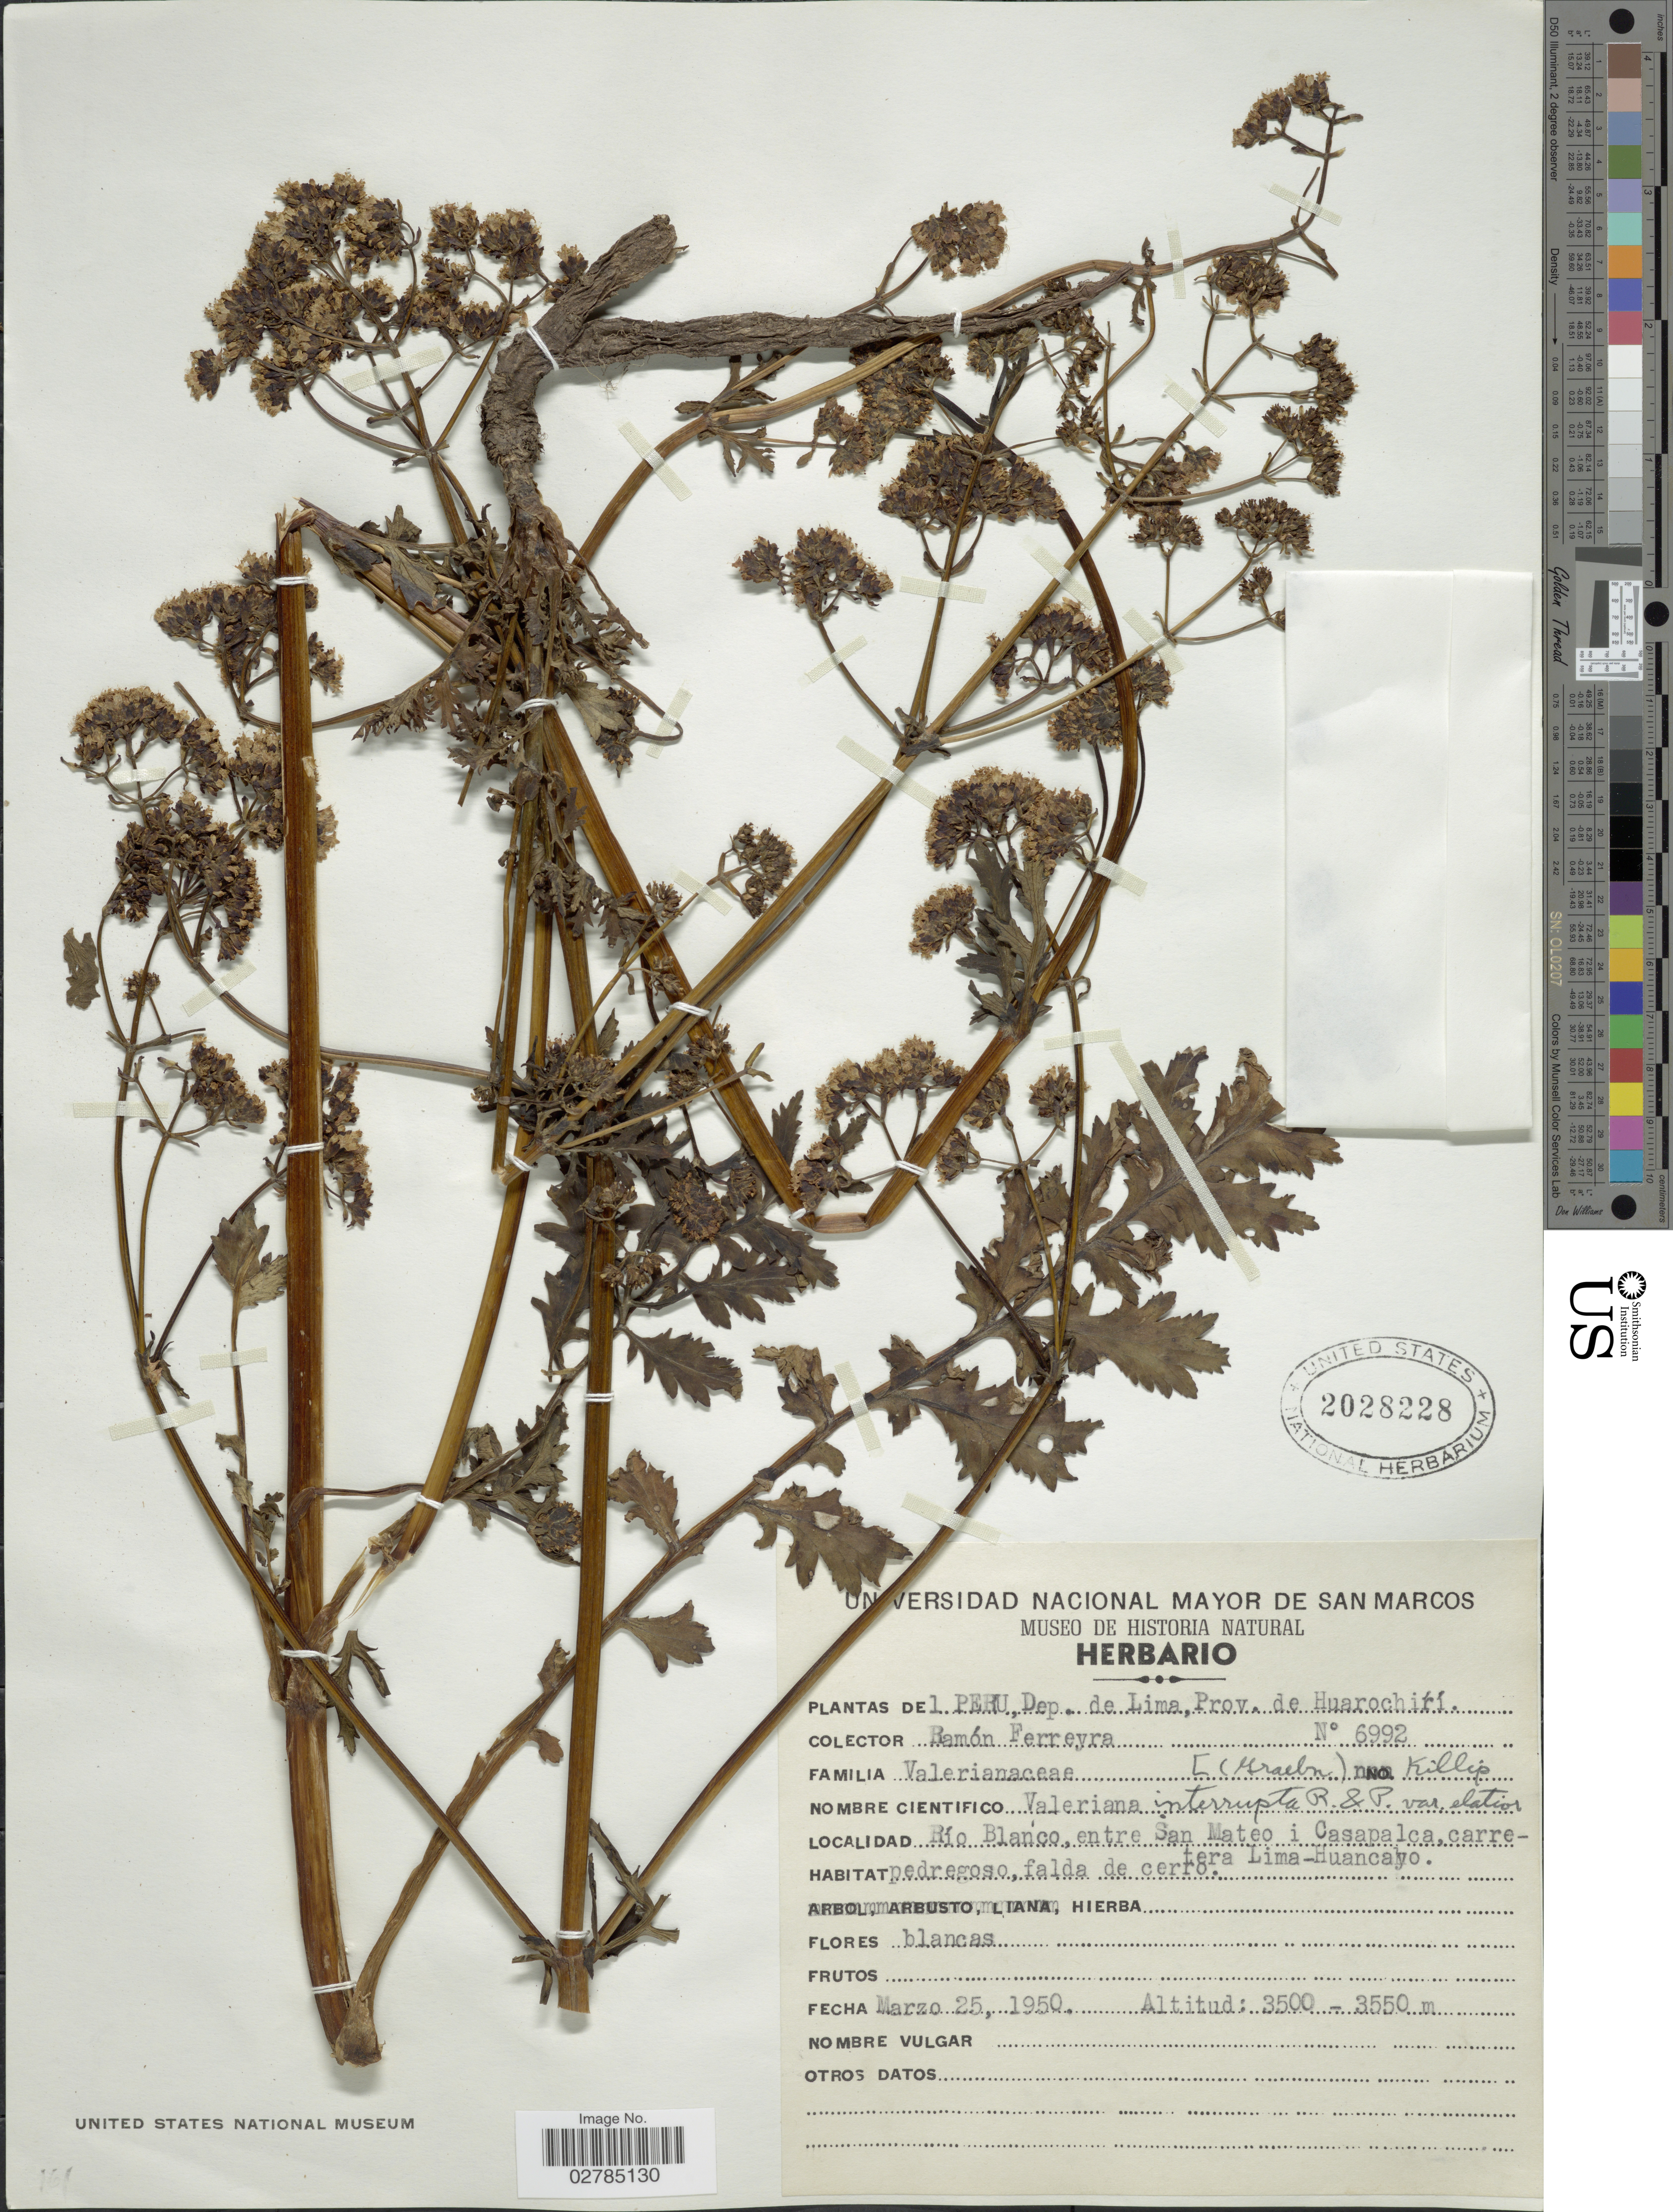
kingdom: Plantae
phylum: Tracheophyta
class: Magnoliopsida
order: Dipsacales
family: Caprifoliaceae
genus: Valeriana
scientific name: Valeriana pinnatifida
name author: Ruiz & Pav.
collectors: R. A. Ferreyra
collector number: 6992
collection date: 1950-03-25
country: Peru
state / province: Lima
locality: Dep. de Lima, Prov. de Huarochiri, Río Blanco, entre San Mateo i Casapalca, carro tera Lima-Huancayo.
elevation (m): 3500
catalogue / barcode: US 2028228